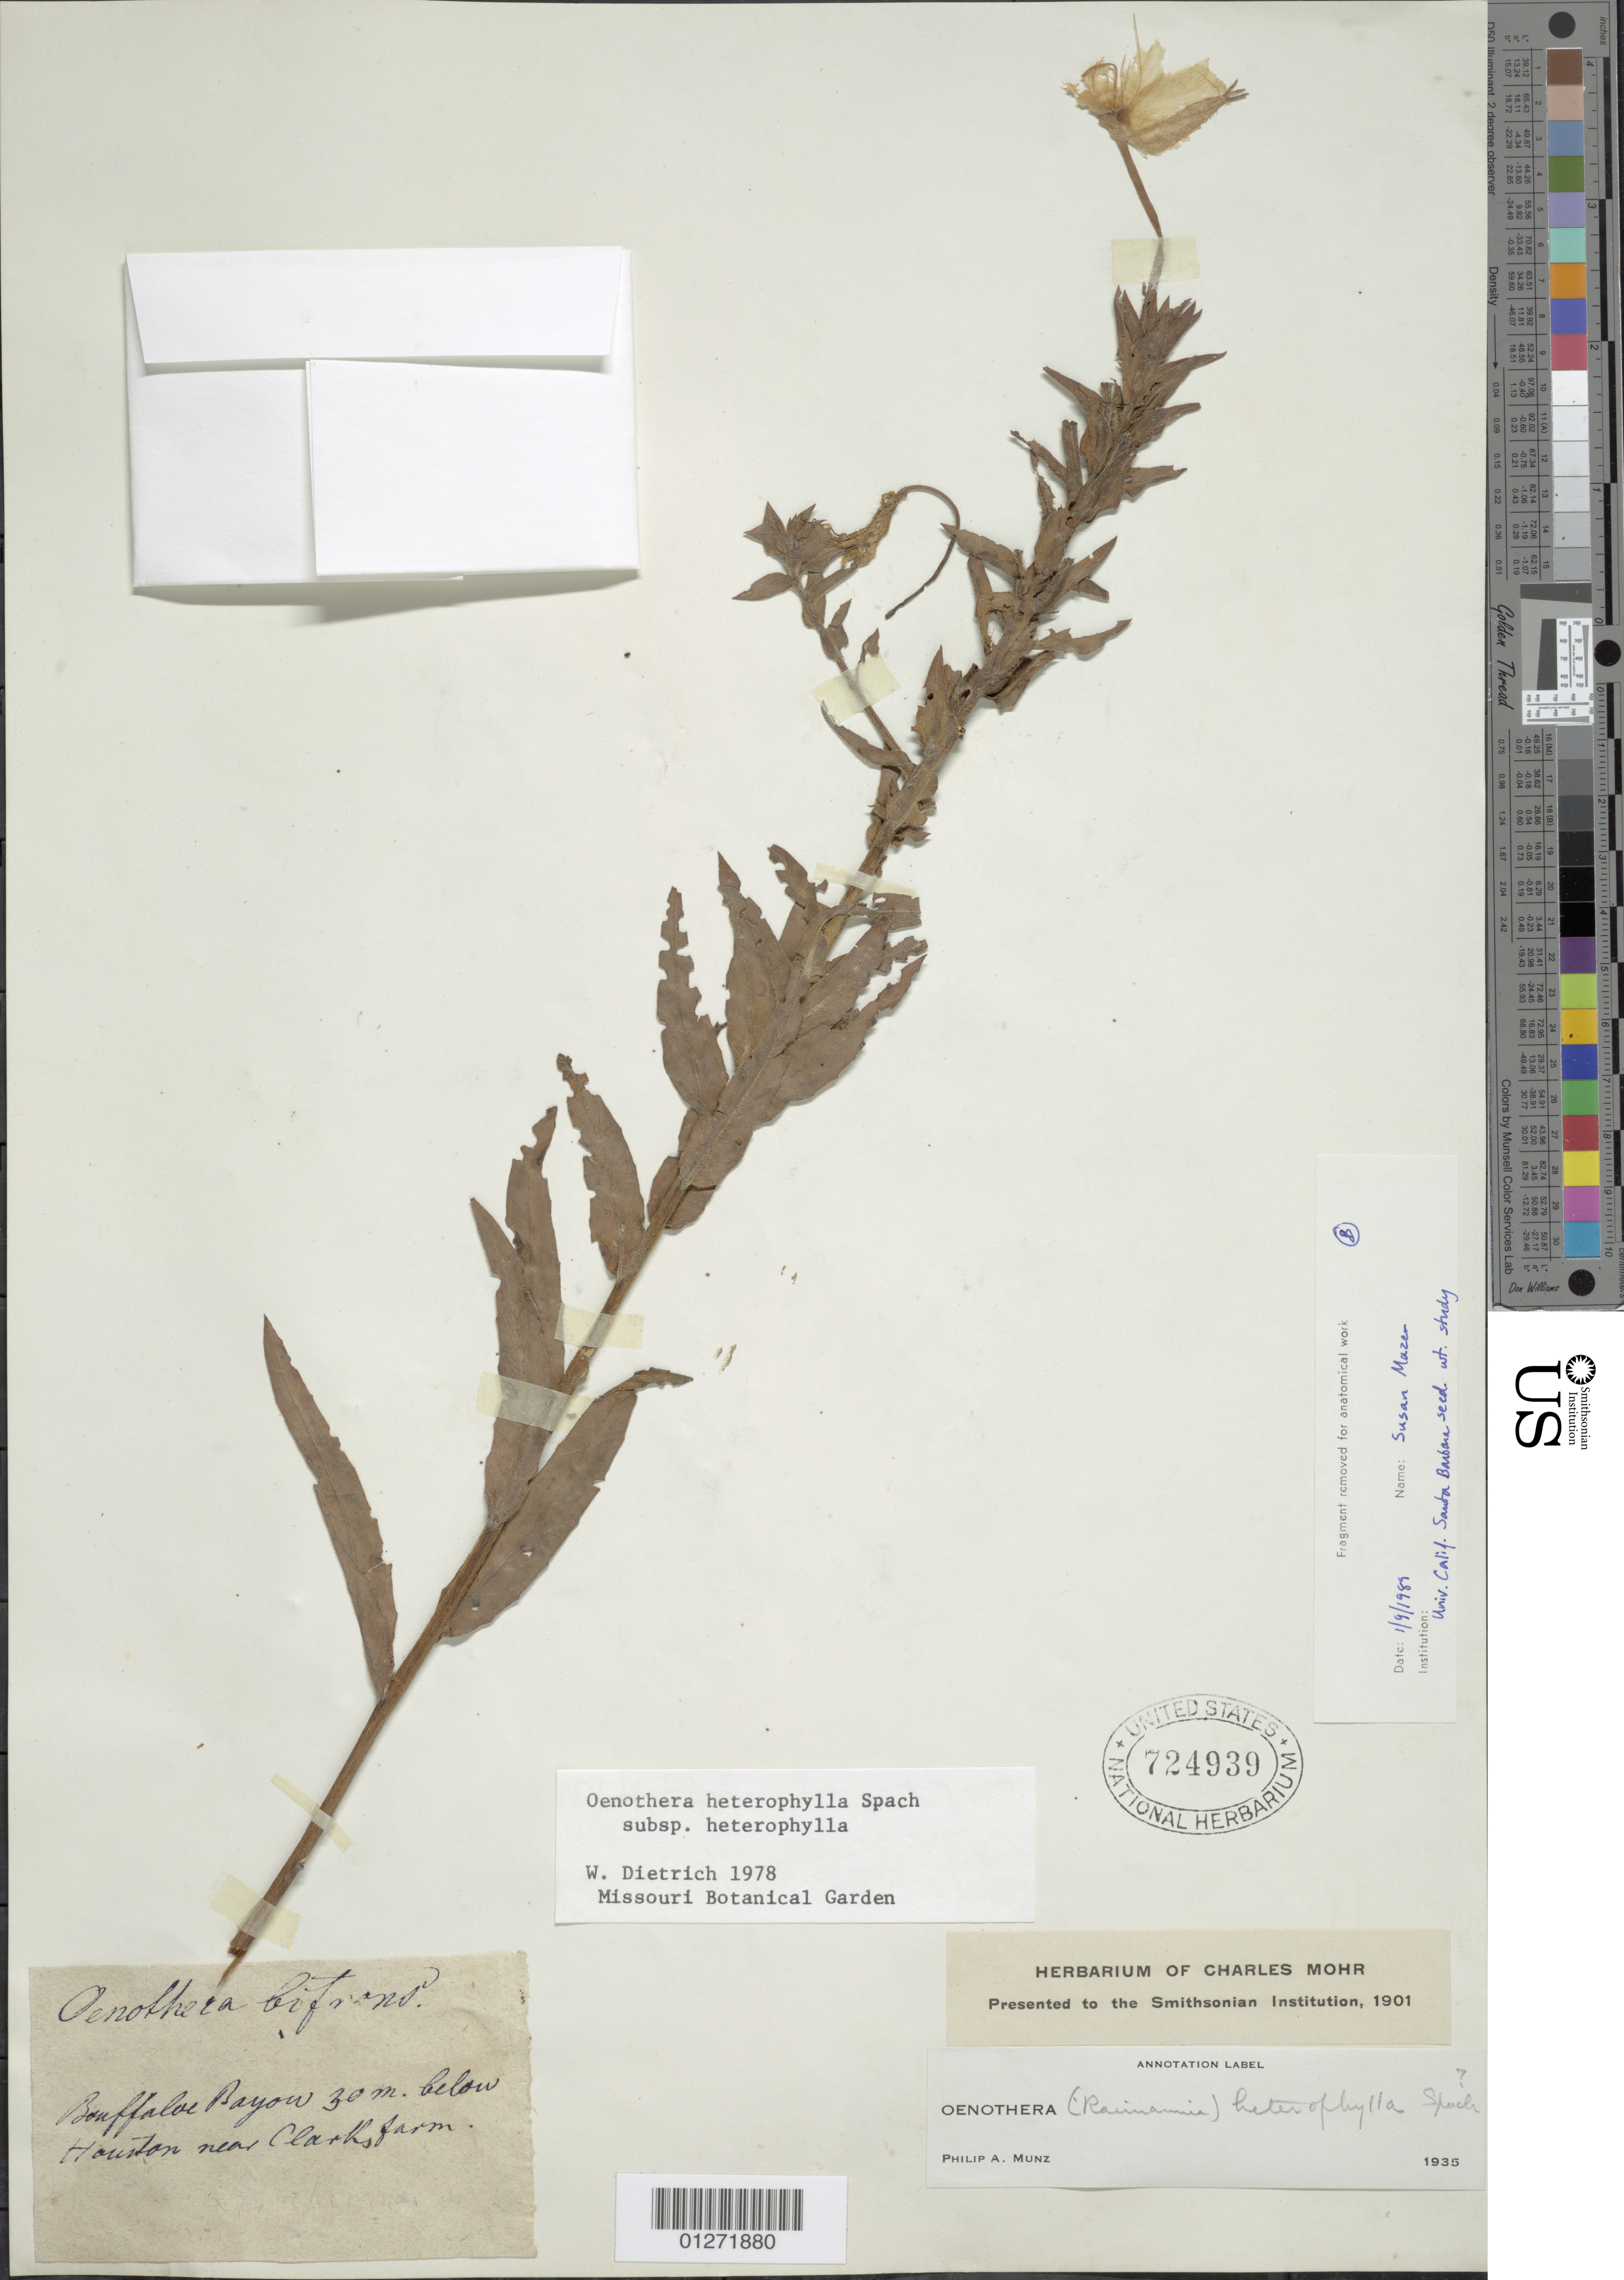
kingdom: Plantae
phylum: Tracheophyta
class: Magnoliopsida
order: Myrtales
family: Onagraceae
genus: Oenothera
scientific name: Oenothera heterophylla subsp. heterophylla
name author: Spach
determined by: Dietrich, W.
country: United States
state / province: Texas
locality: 30 m. below Houston near Clarks farm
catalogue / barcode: US 724939